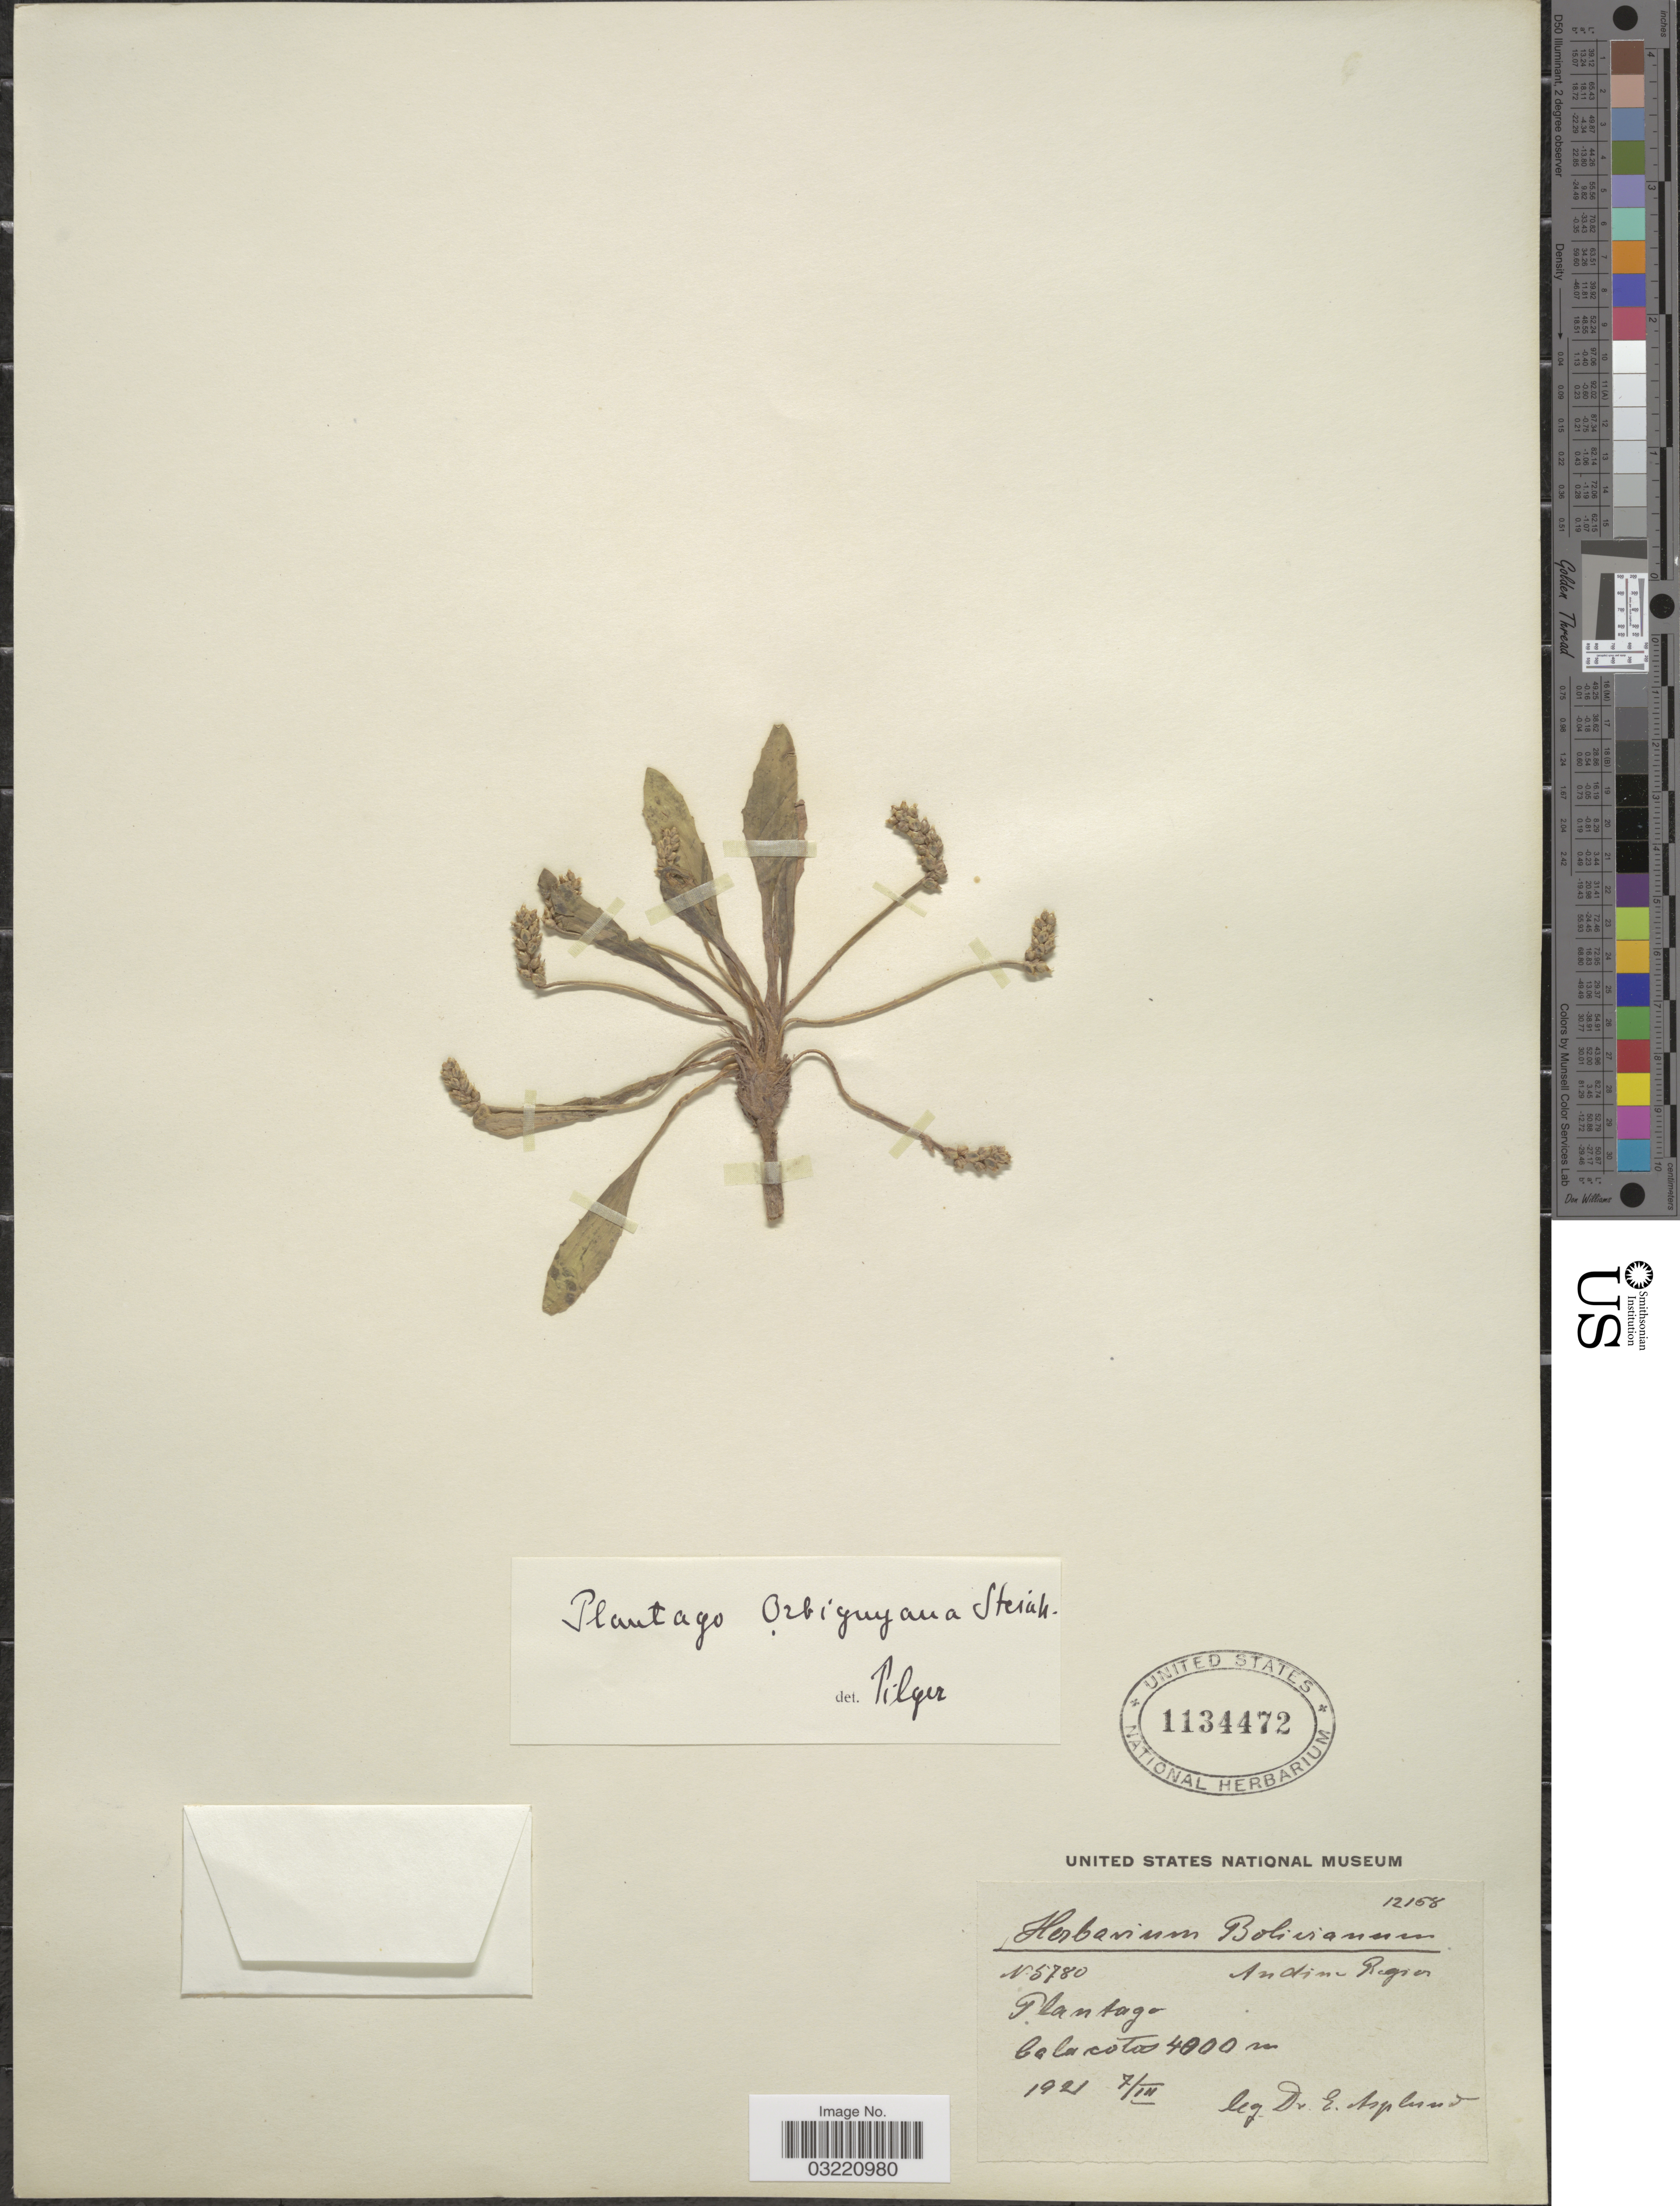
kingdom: Plantae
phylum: Tracheophyta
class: Magnoliopsida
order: Lamiales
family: Plantaginaceae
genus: Plantago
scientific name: Plantago orbignyana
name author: Steinh. ex Decne.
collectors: E. Asplund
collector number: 5780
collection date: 1921-03-07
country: Bolivia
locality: Andine Region, Calacotos.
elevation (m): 4000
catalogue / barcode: US 1134472